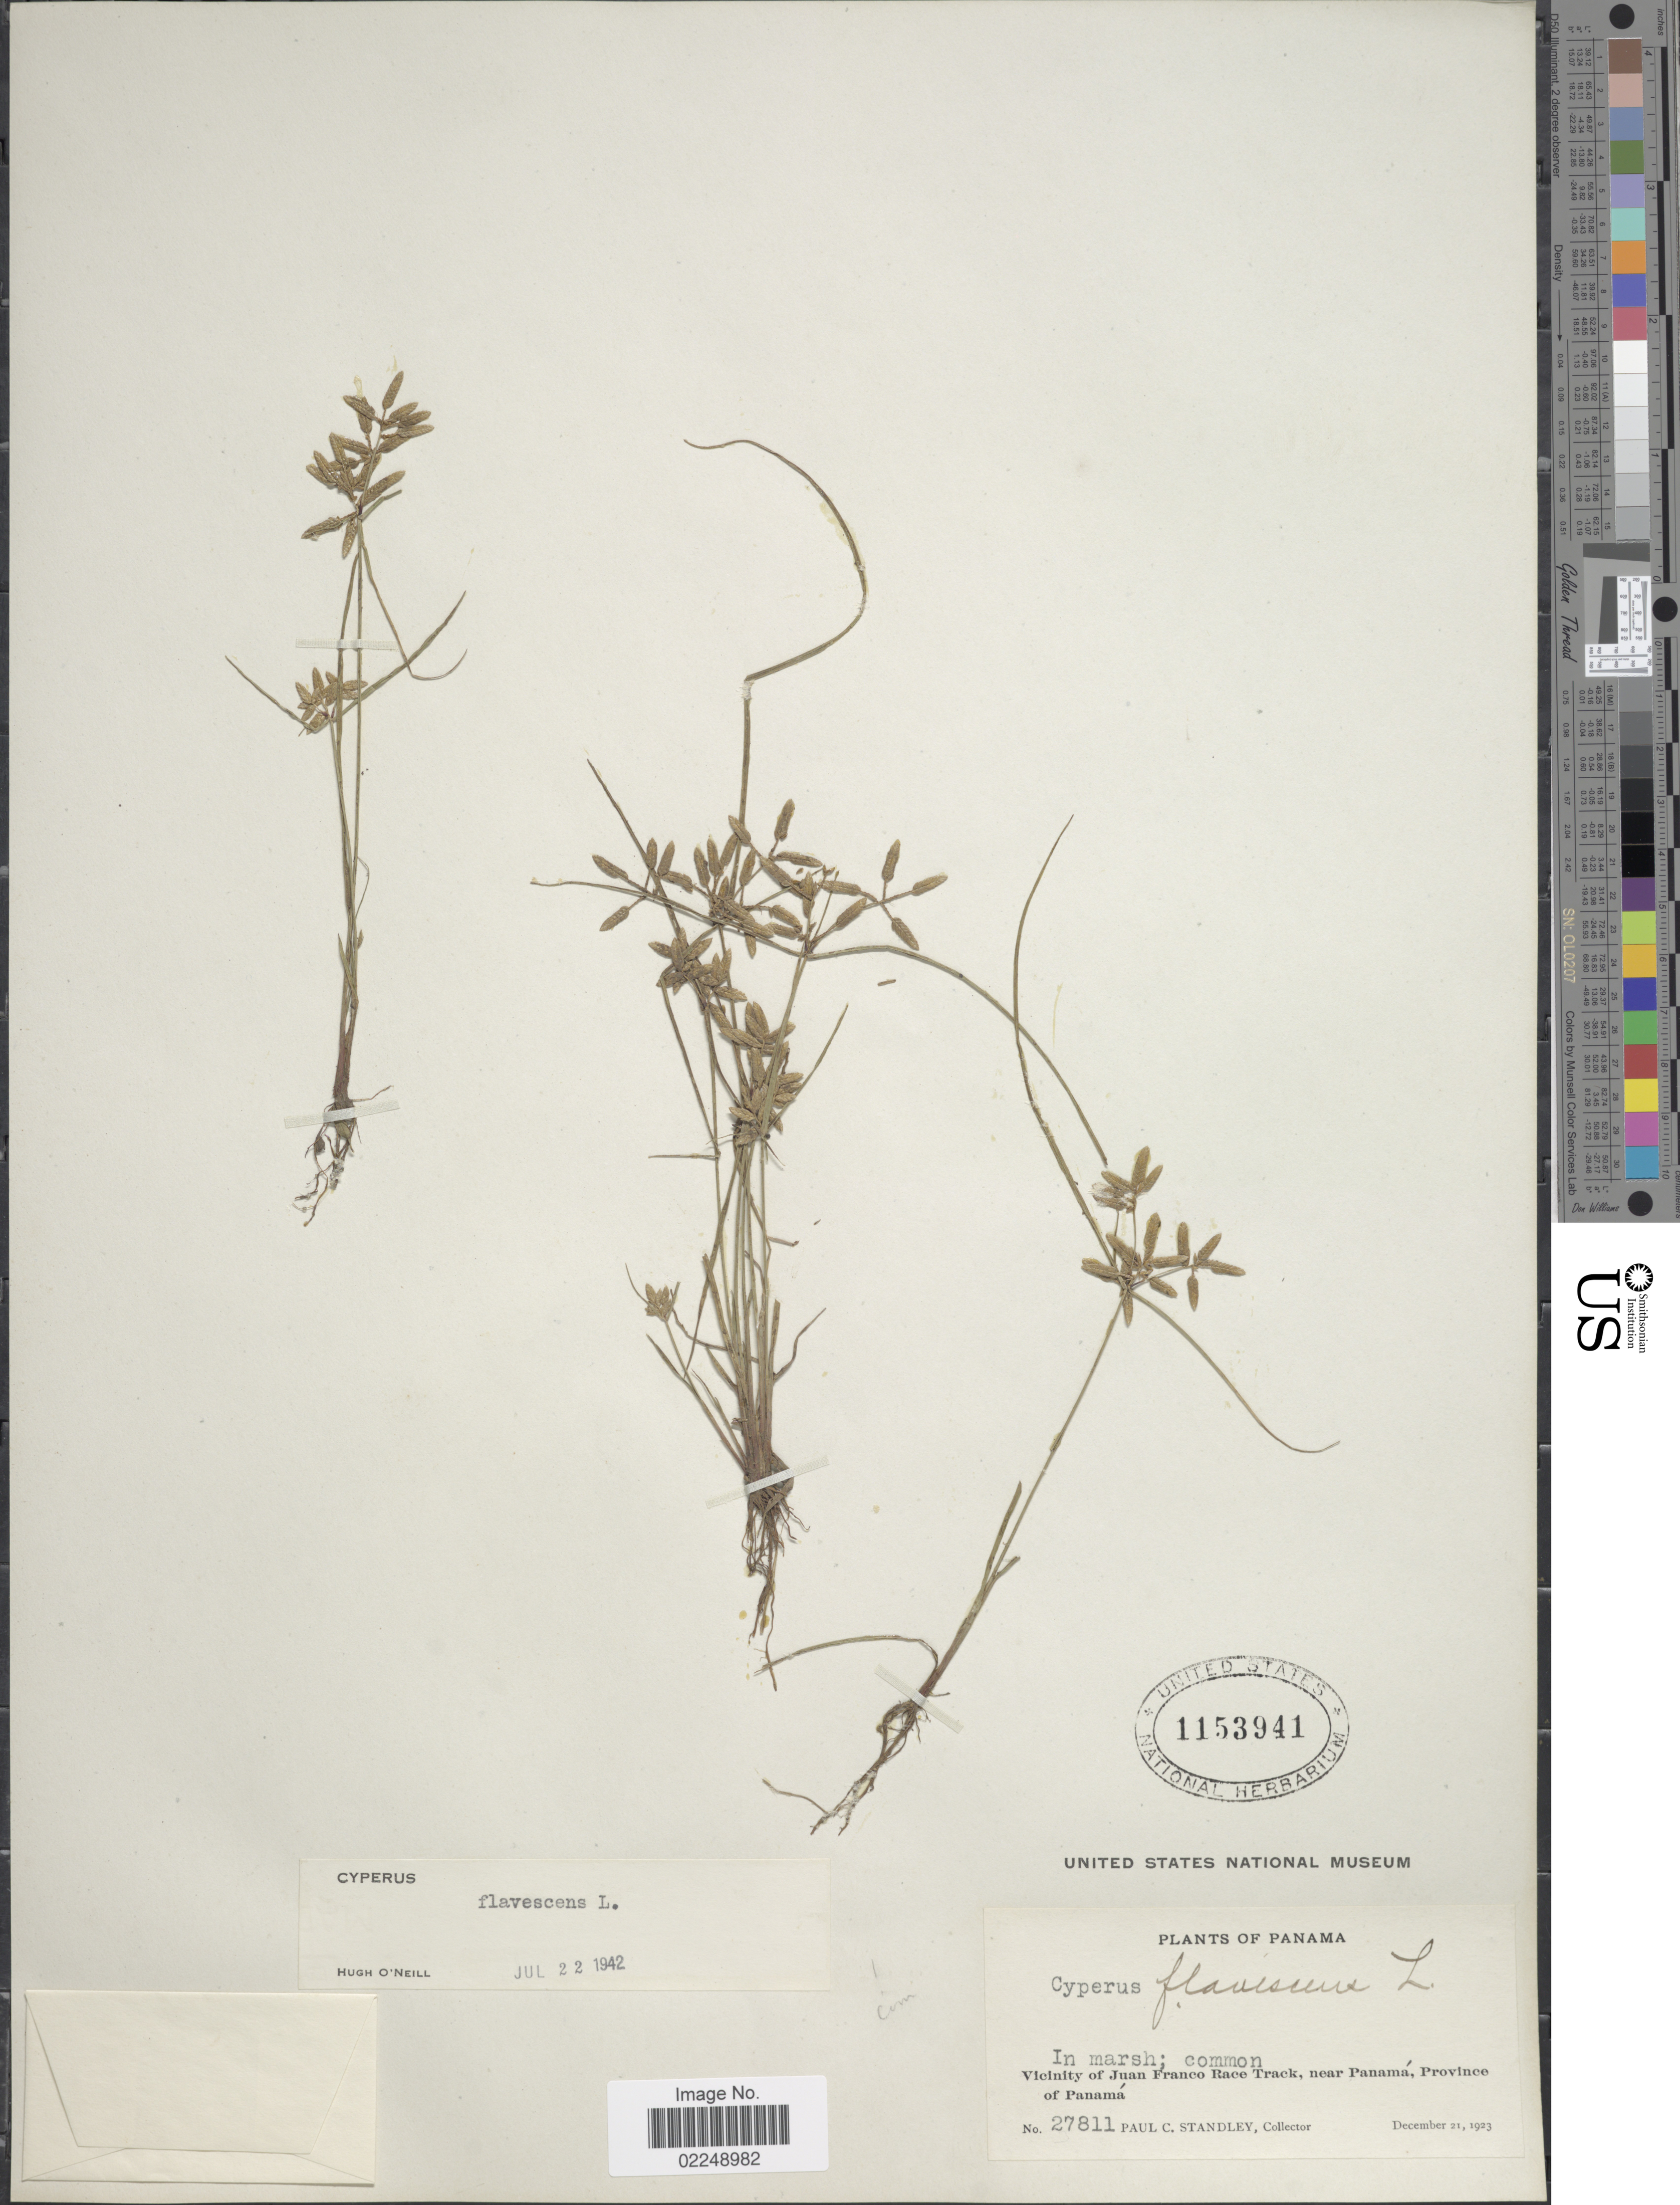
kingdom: Plantae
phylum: Tracheophyta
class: Liliopsida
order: Poales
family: Cyperaceae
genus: Cyperus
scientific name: Cyperus flavescens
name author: L.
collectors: P. C. Standley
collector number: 27811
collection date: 1923-12-21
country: Panama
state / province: Panamá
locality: Vicinity of Juan Franco Race Track, near Panama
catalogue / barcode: US 1153941